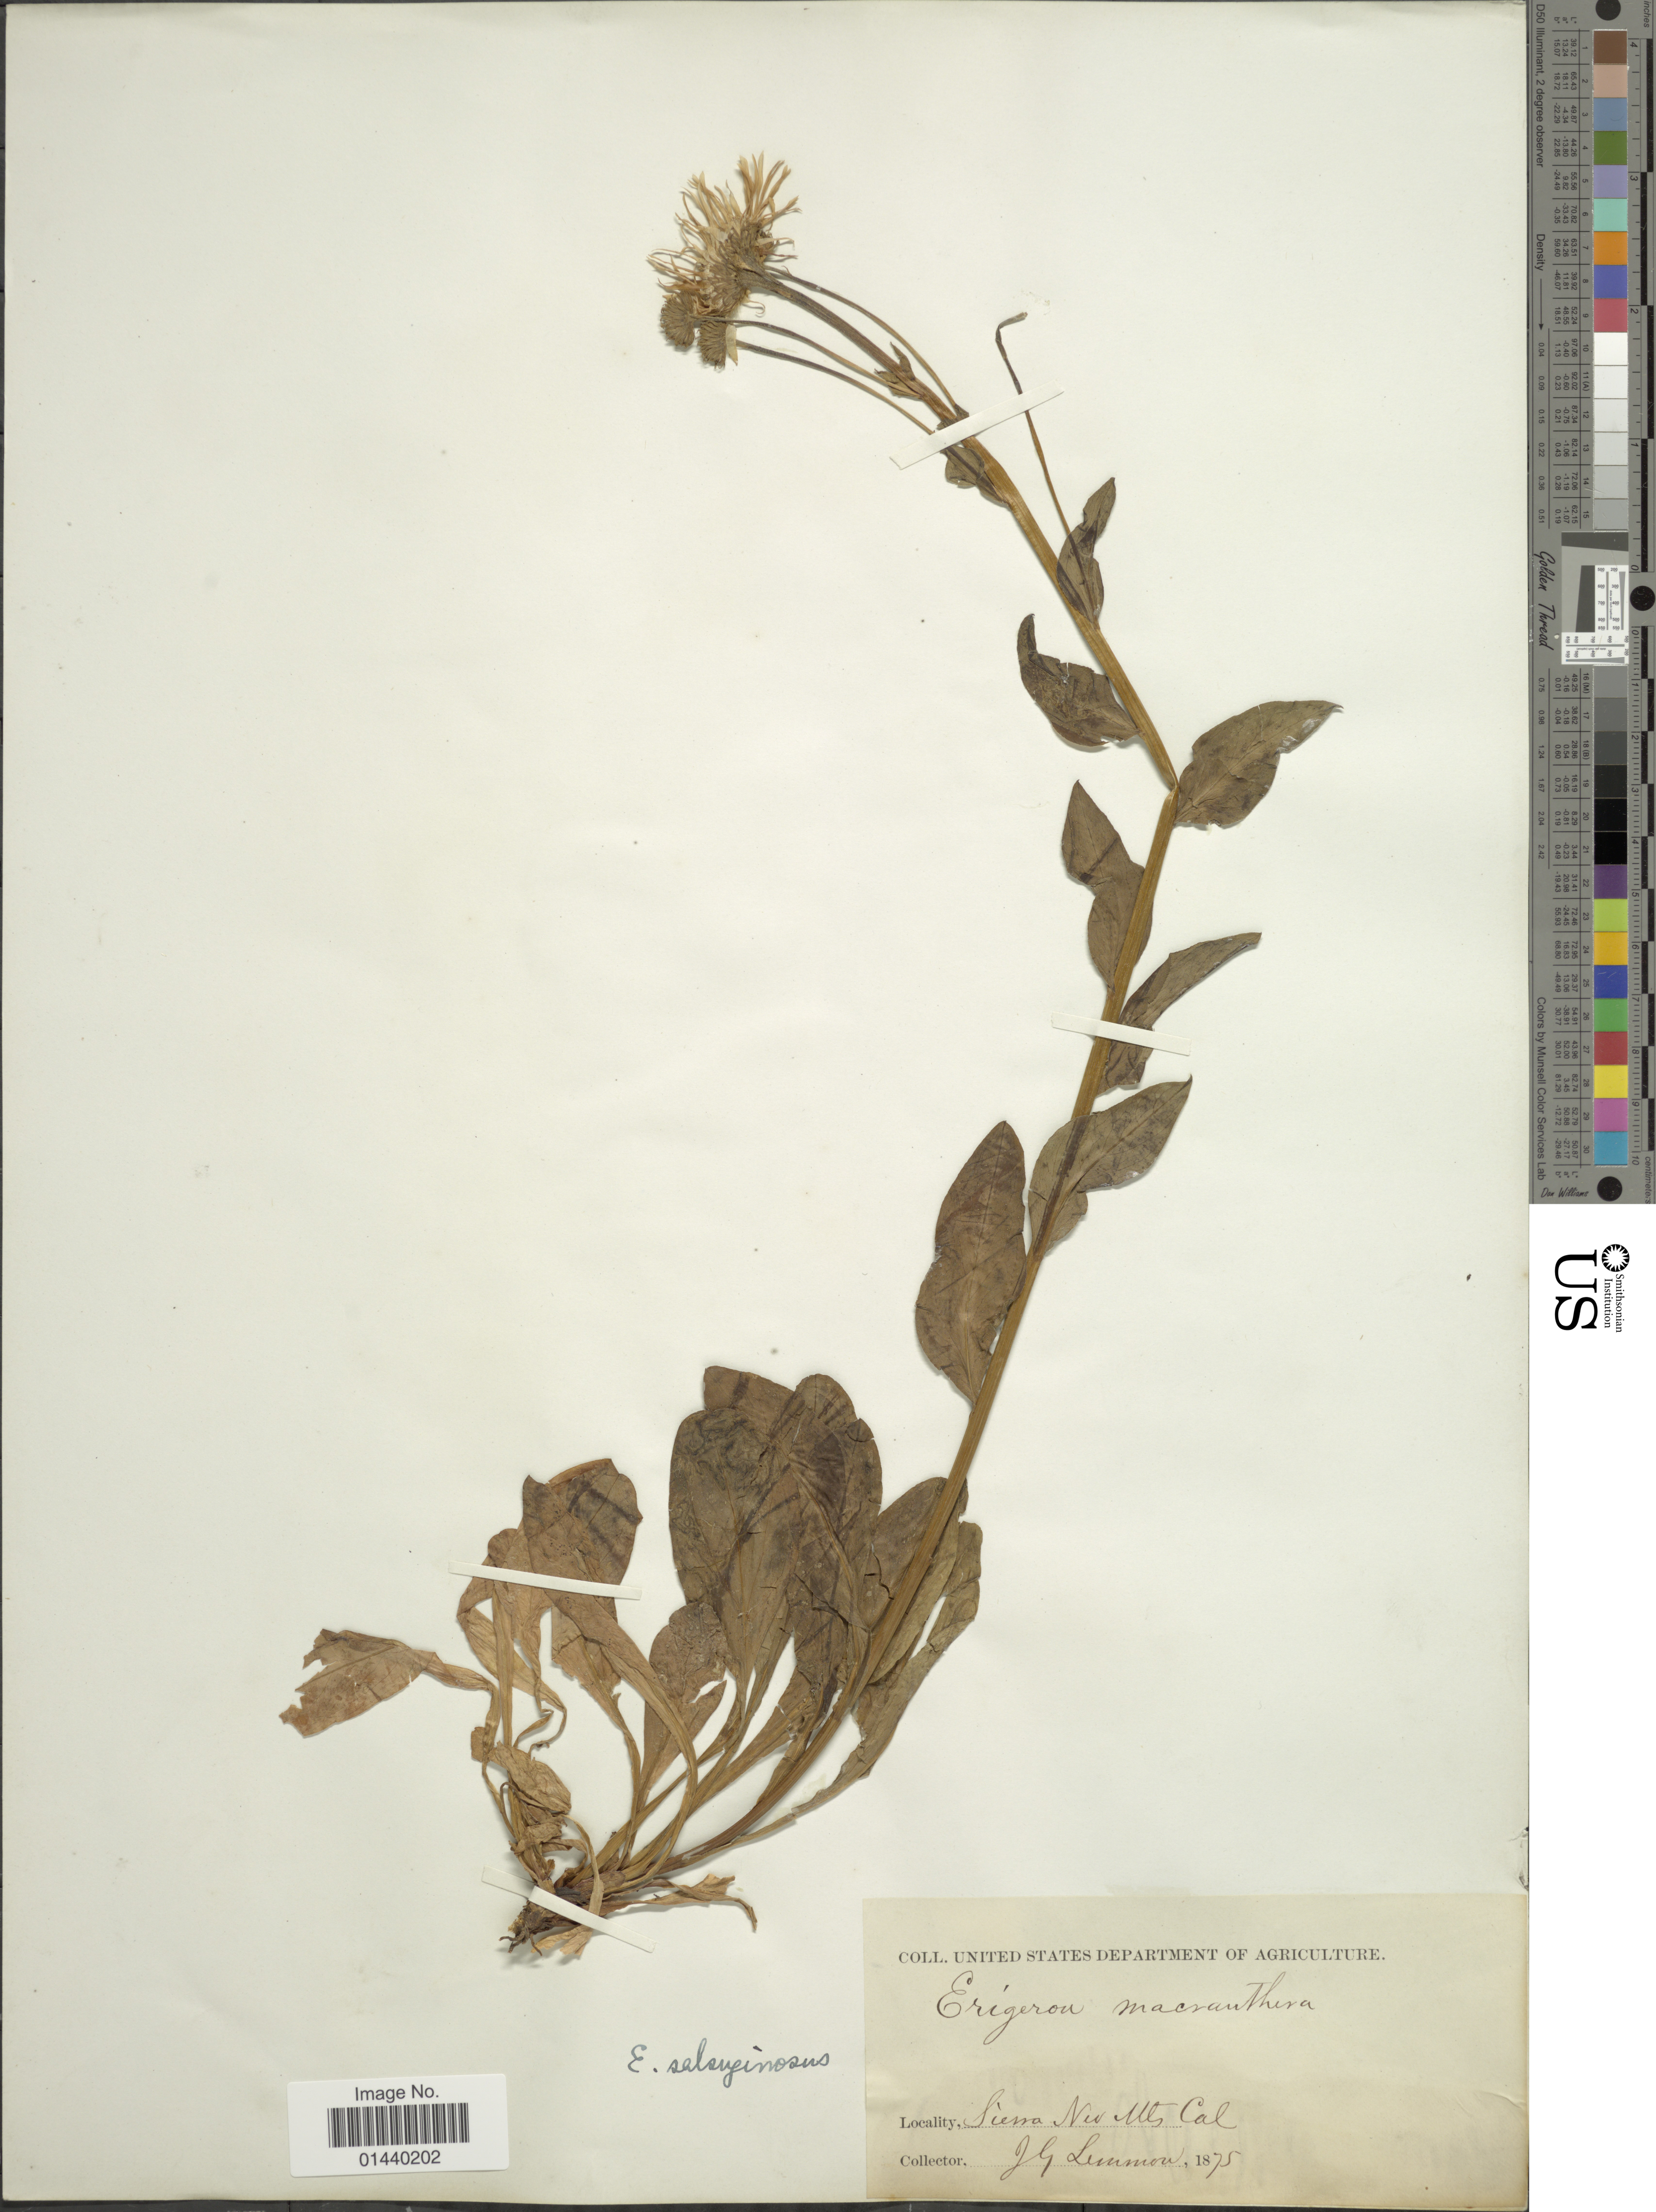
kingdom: Plantae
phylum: Tracheophyta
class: Magnoliopsida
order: Asterales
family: Asteraceae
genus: Erigeron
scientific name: Erigeron salsuginosus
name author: (Richardson ex R. Br.) A. Gray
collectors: J. Lemmon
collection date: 1875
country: United States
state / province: California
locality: Sierra New Mts Cal.